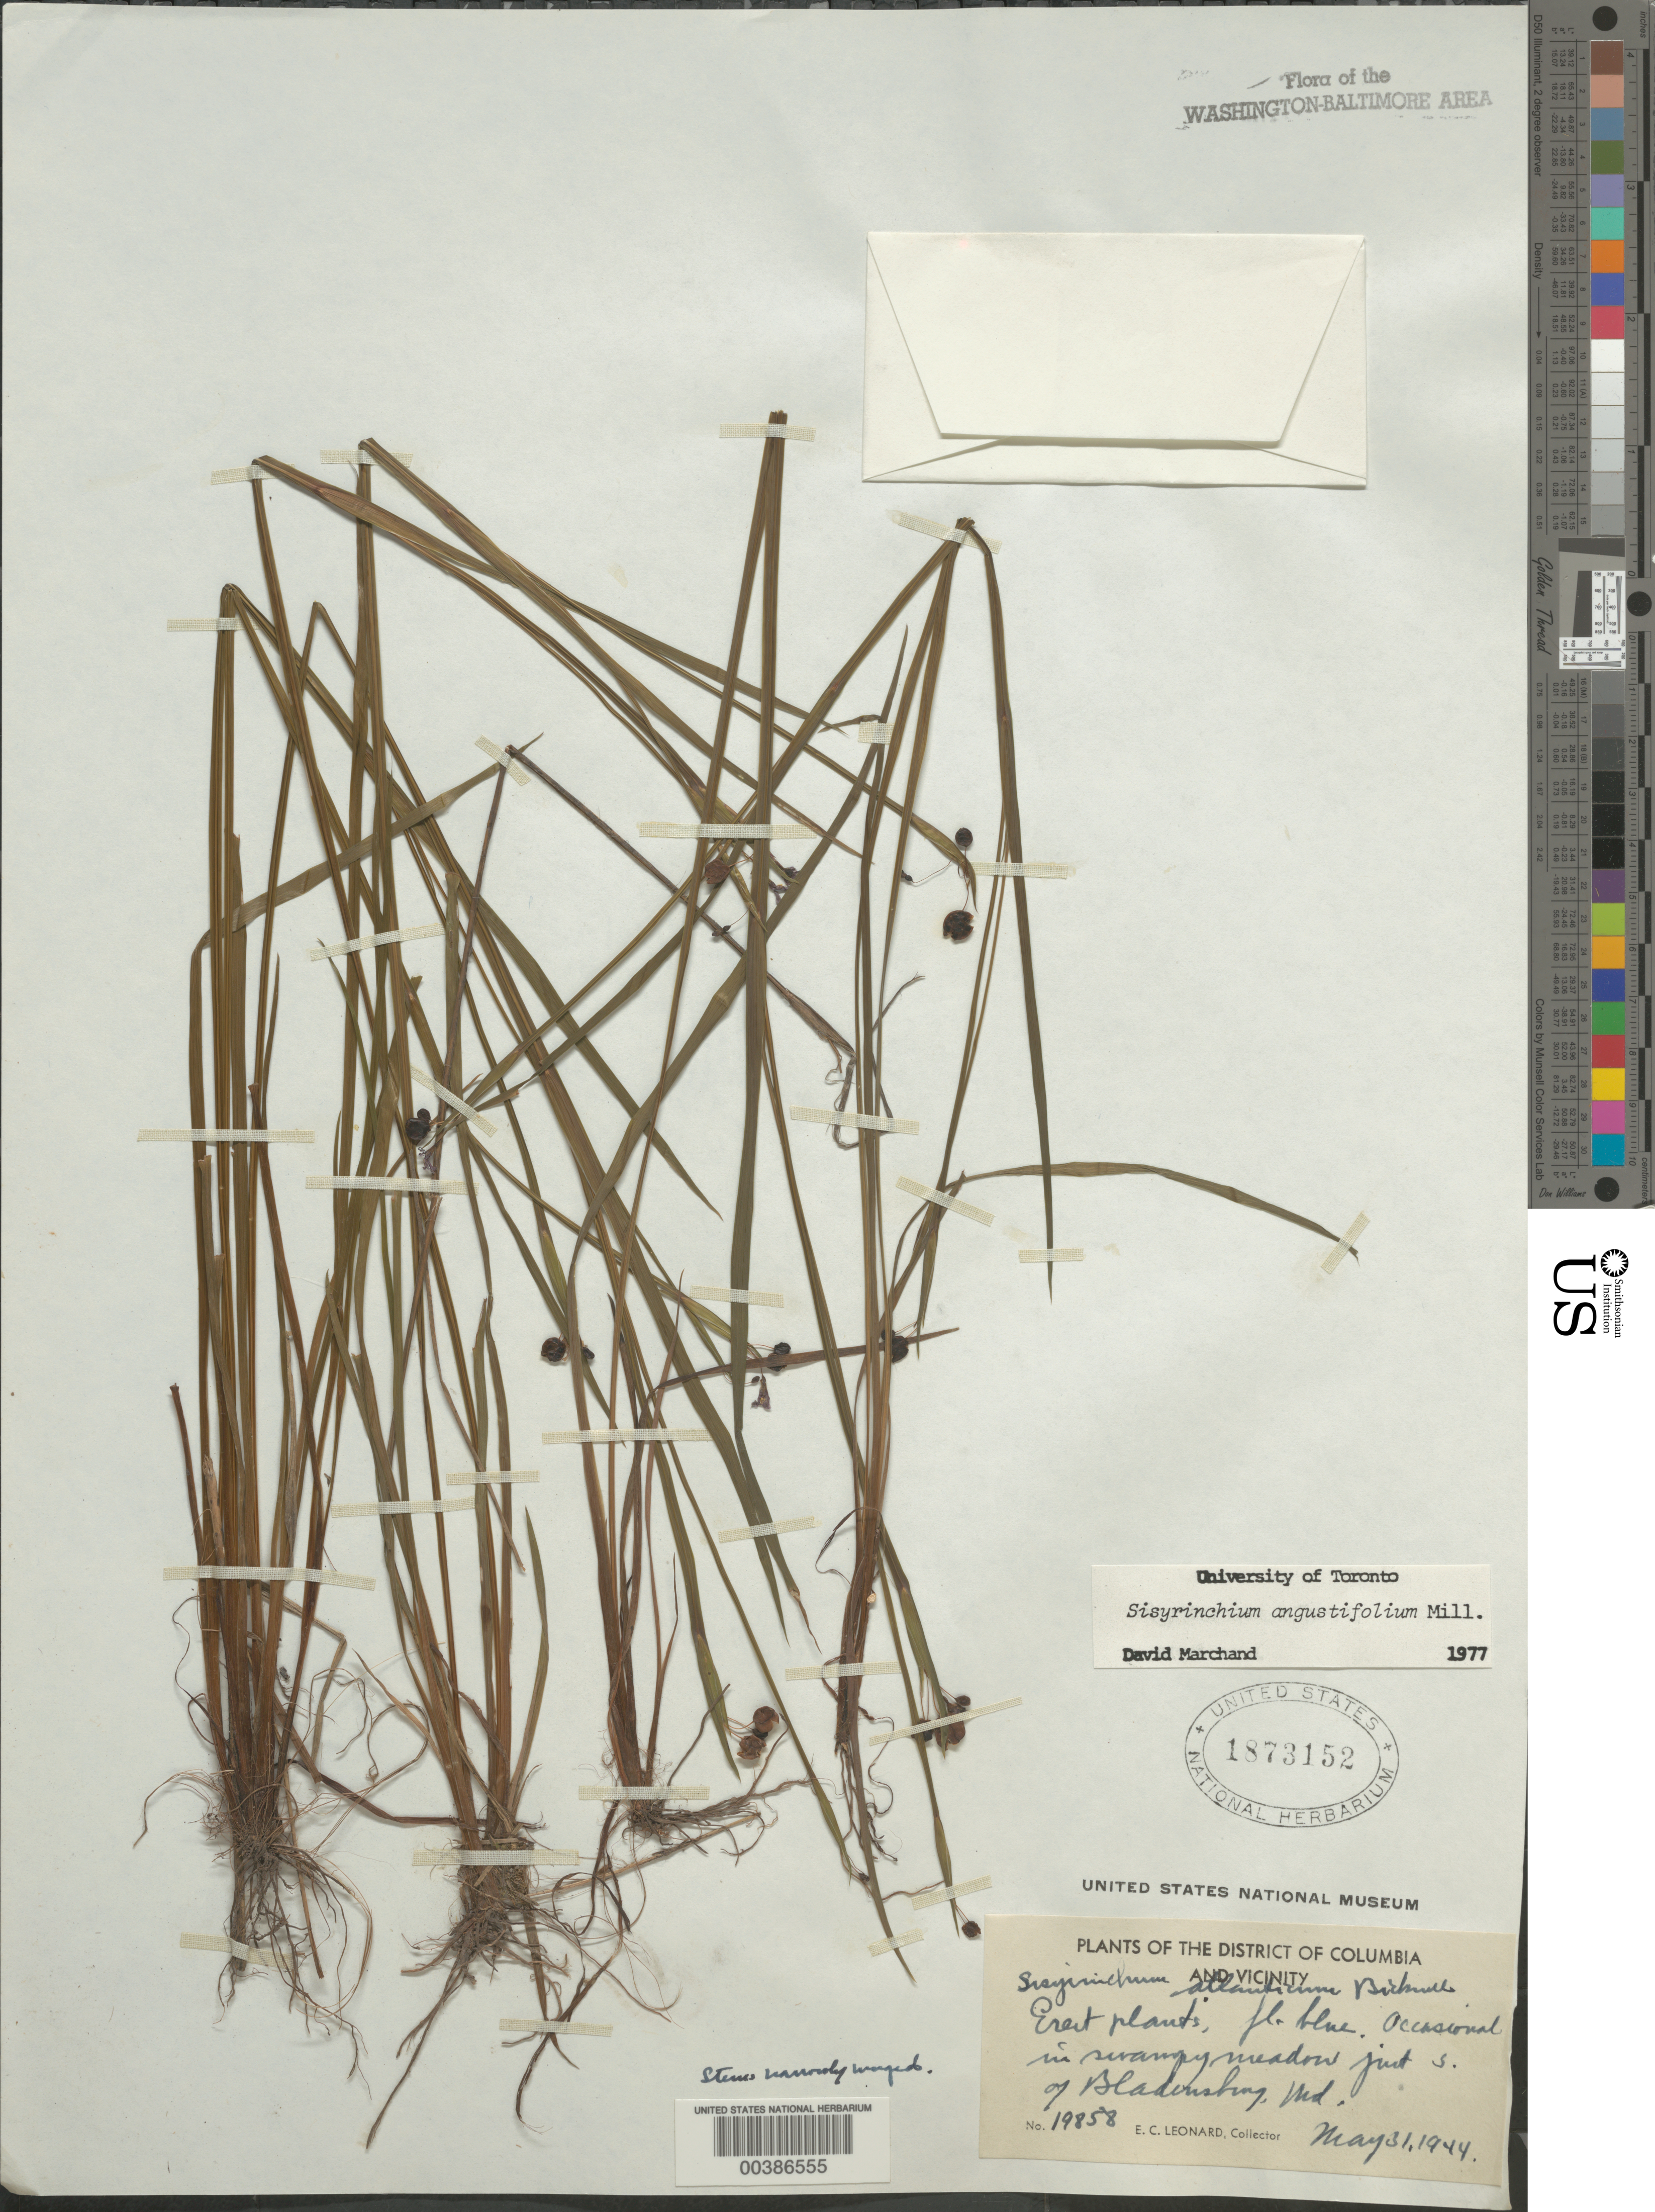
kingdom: Plantae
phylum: Tracheophyta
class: Liliopsida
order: Asparagales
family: Iridaceae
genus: Sisyrinchium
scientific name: Sisyrinchium angustifolium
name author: Mill.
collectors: H. A. Allard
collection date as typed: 31 May 1944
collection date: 1944-05-31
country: United States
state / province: Maryland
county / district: Prince George's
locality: South of Bladensburg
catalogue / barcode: US 1873152